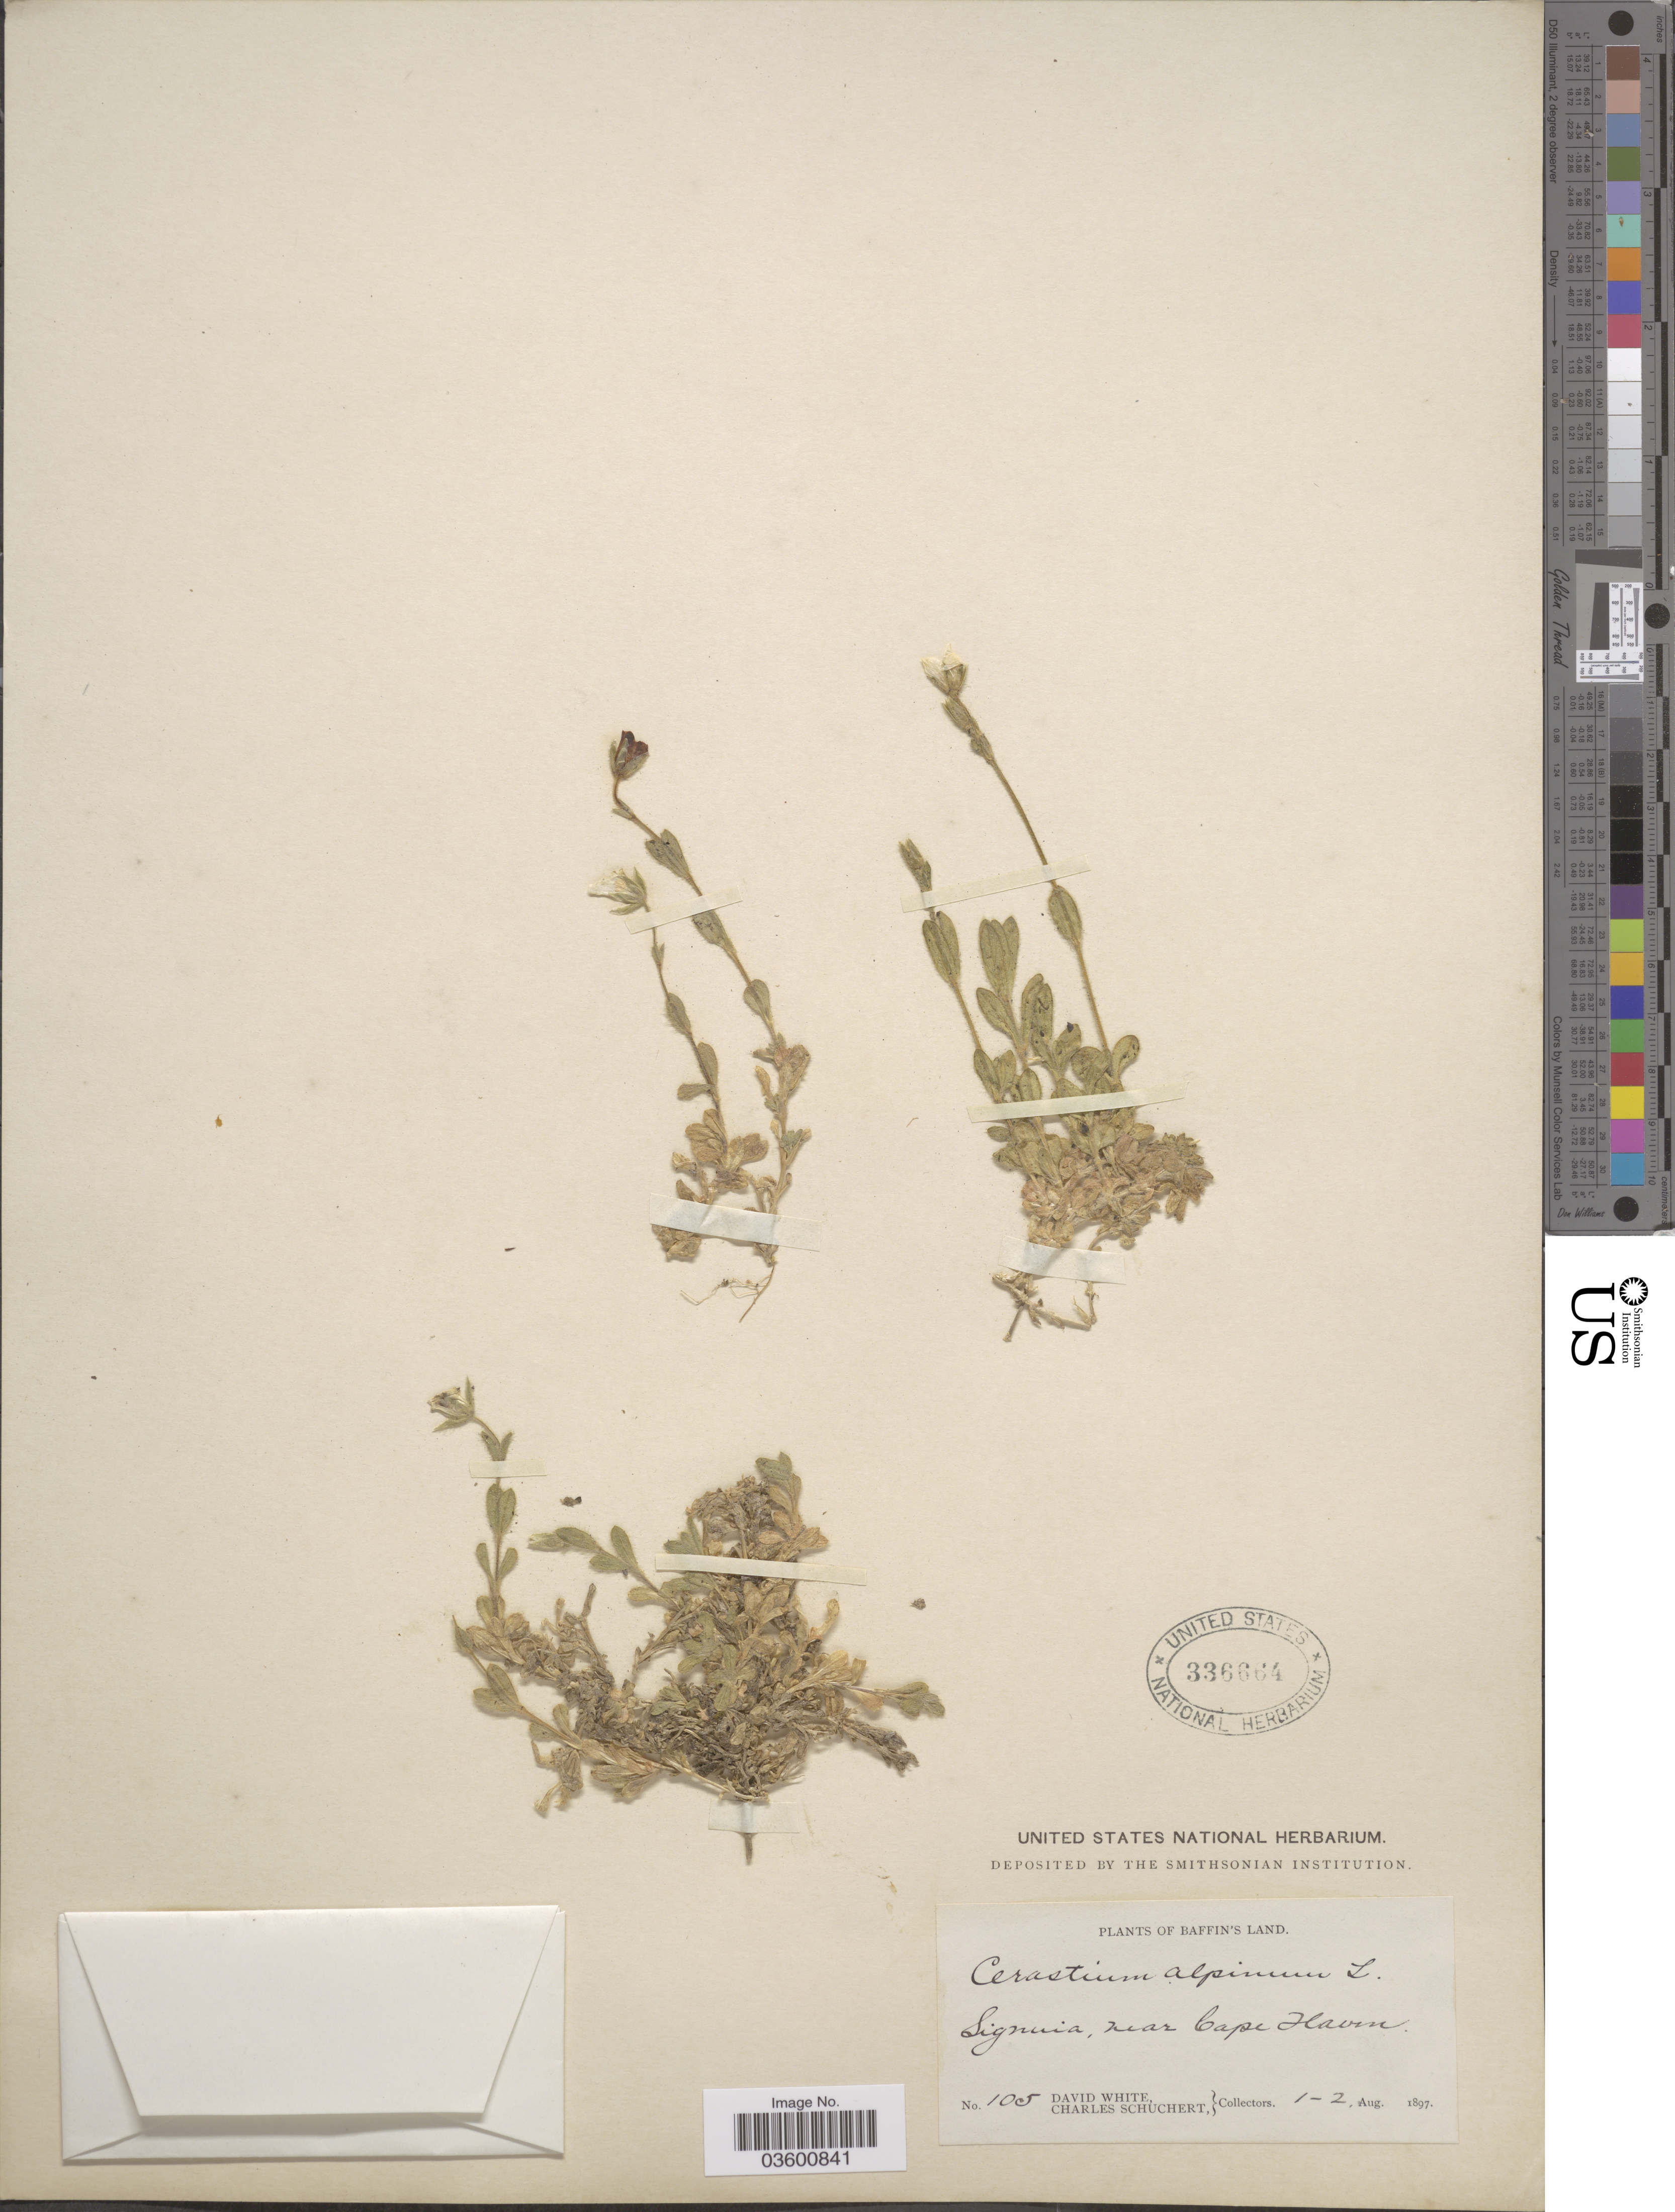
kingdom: Plantae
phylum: Tracheophyta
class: Magnoliopsida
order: Caryophyllales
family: Caryophyllaceae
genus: Cerastium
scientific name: Cerastium alpinum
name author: L.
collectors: D. White & C. Schuchert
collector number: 105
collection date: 1897-08-01/1897-08-02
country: Canada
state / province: Nunavut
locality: Baffin's Land. Signuia, near Cape Haven.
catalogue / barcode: US 336664